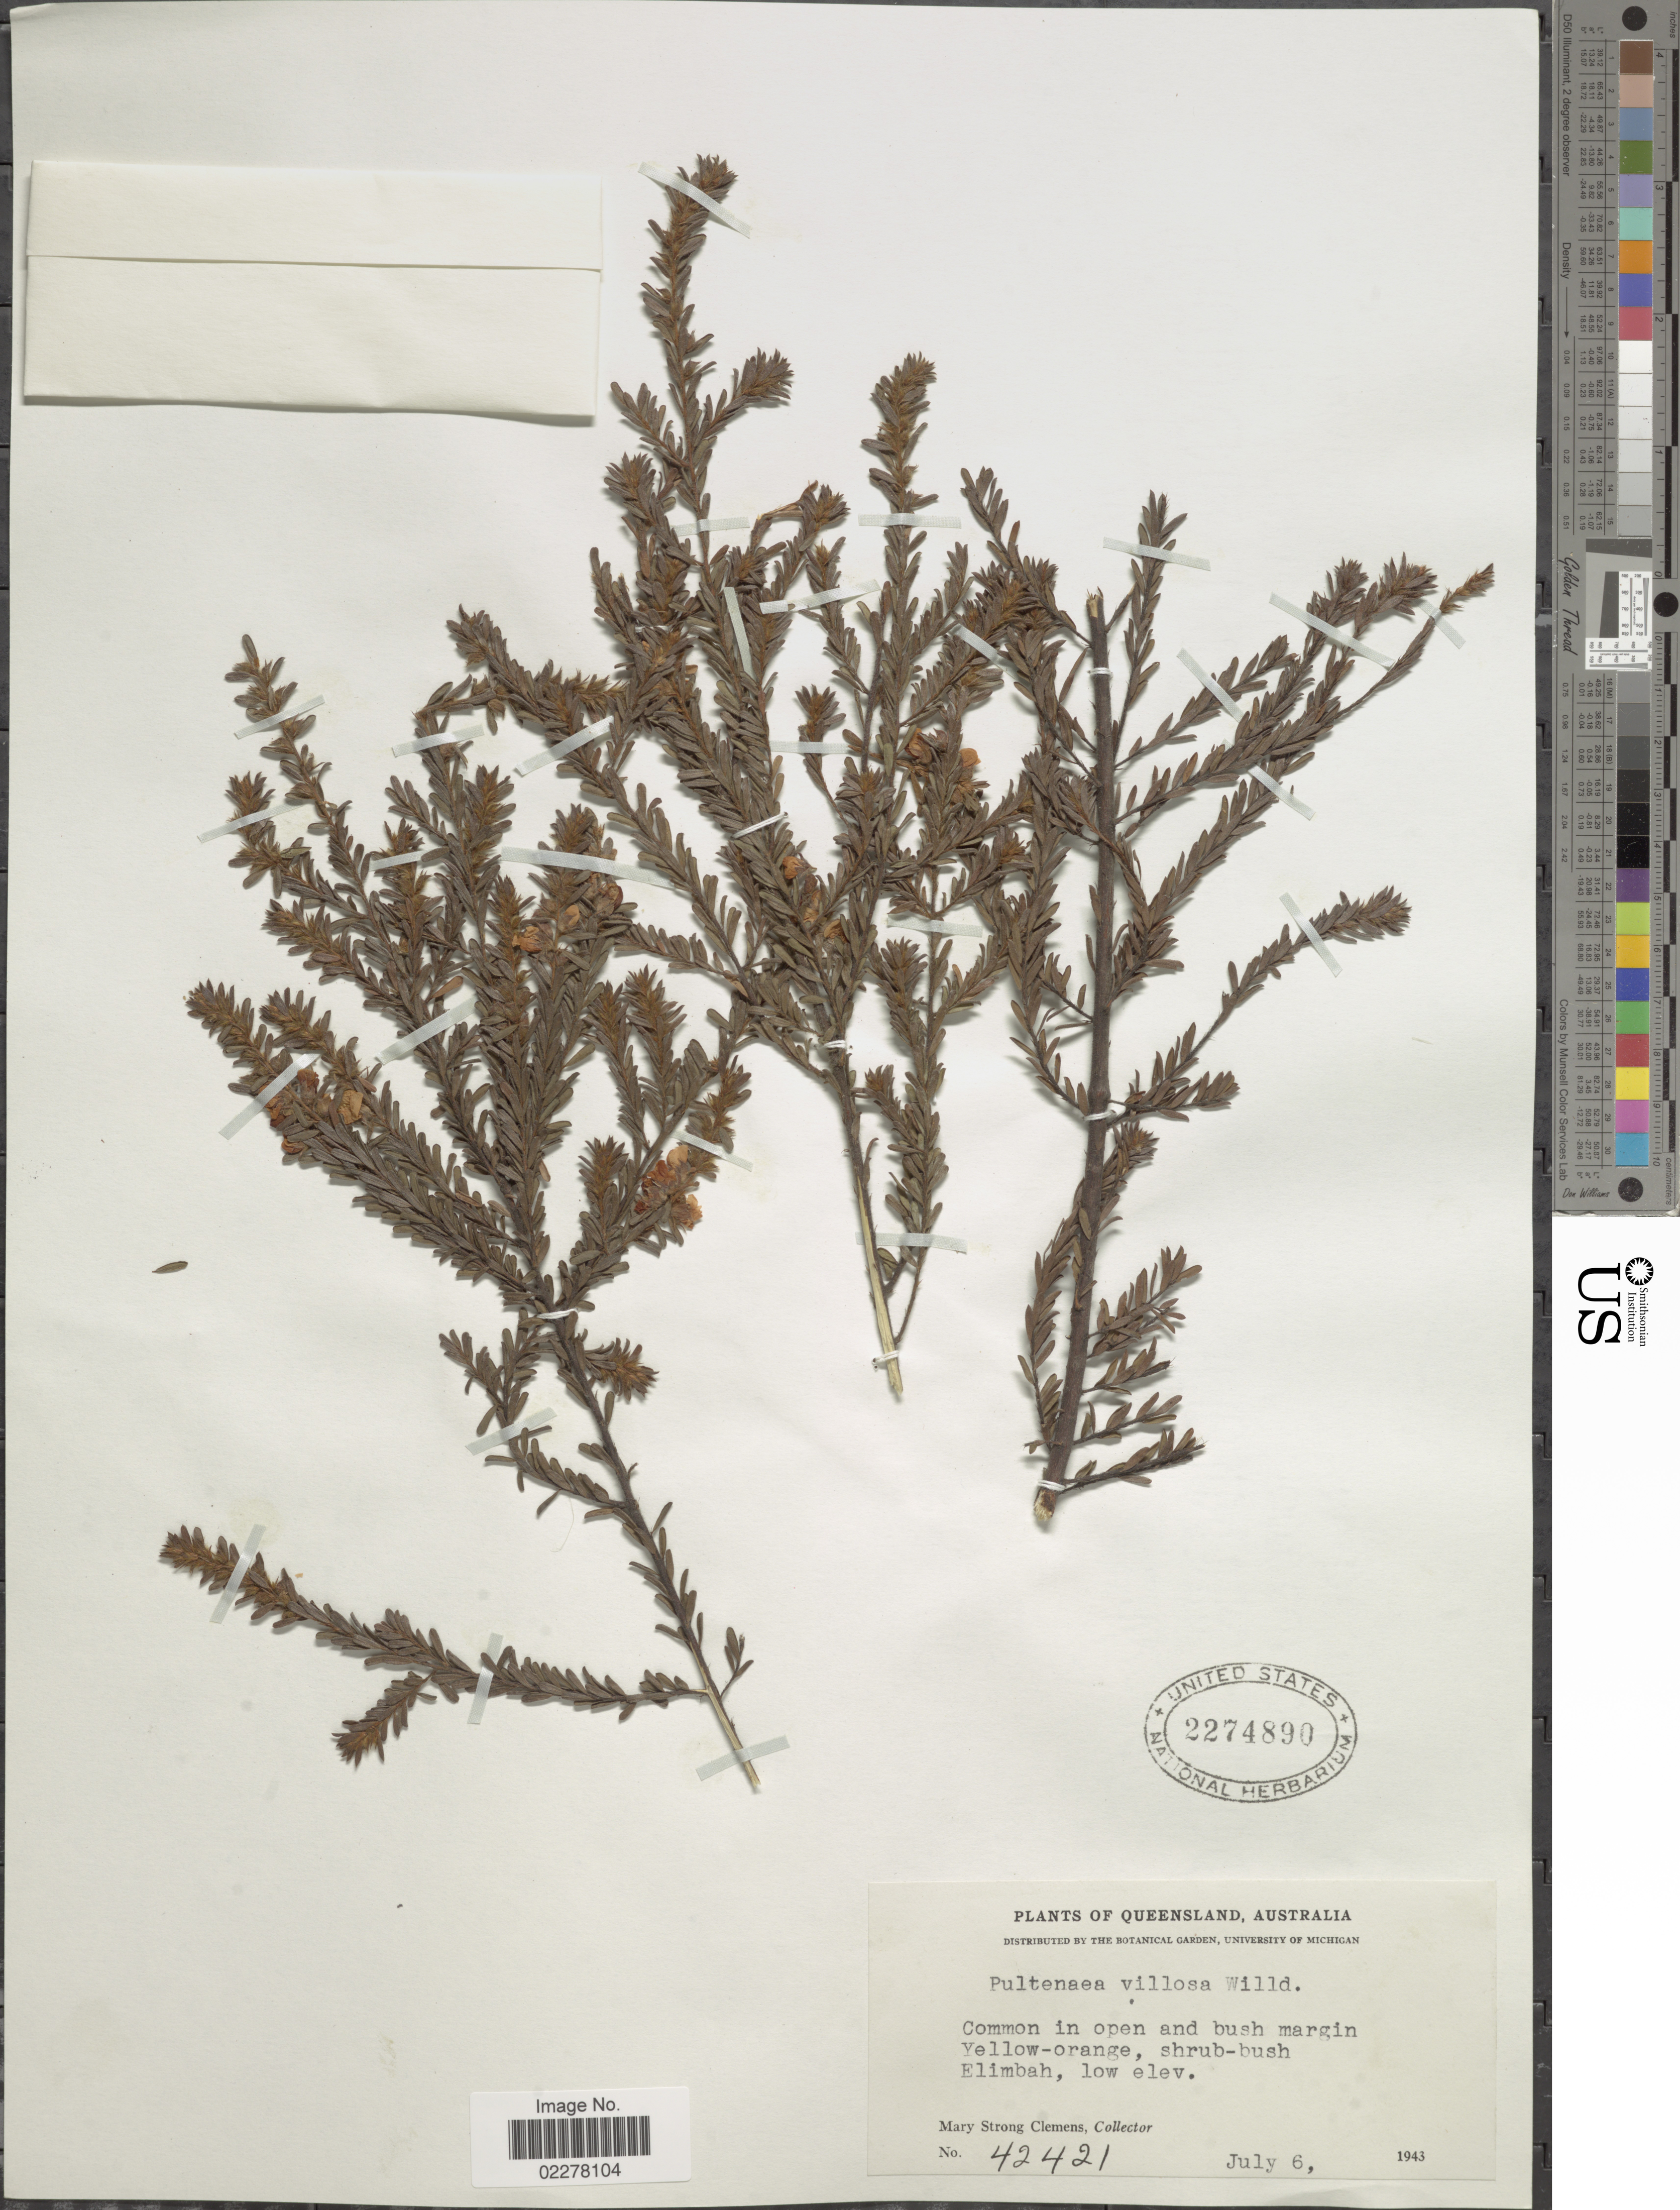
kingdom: Plantae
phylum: Tracheophyta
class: Magnoliopsida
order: Fabales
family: Fabaceae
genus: Pultenaea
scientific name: Pultenaea villosa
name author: Willd.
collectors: M. S. Clemens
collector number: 42421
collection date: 1943-07-06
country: Australia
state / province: Queensland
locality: Common in open and bush margim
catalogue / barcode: US 2274890